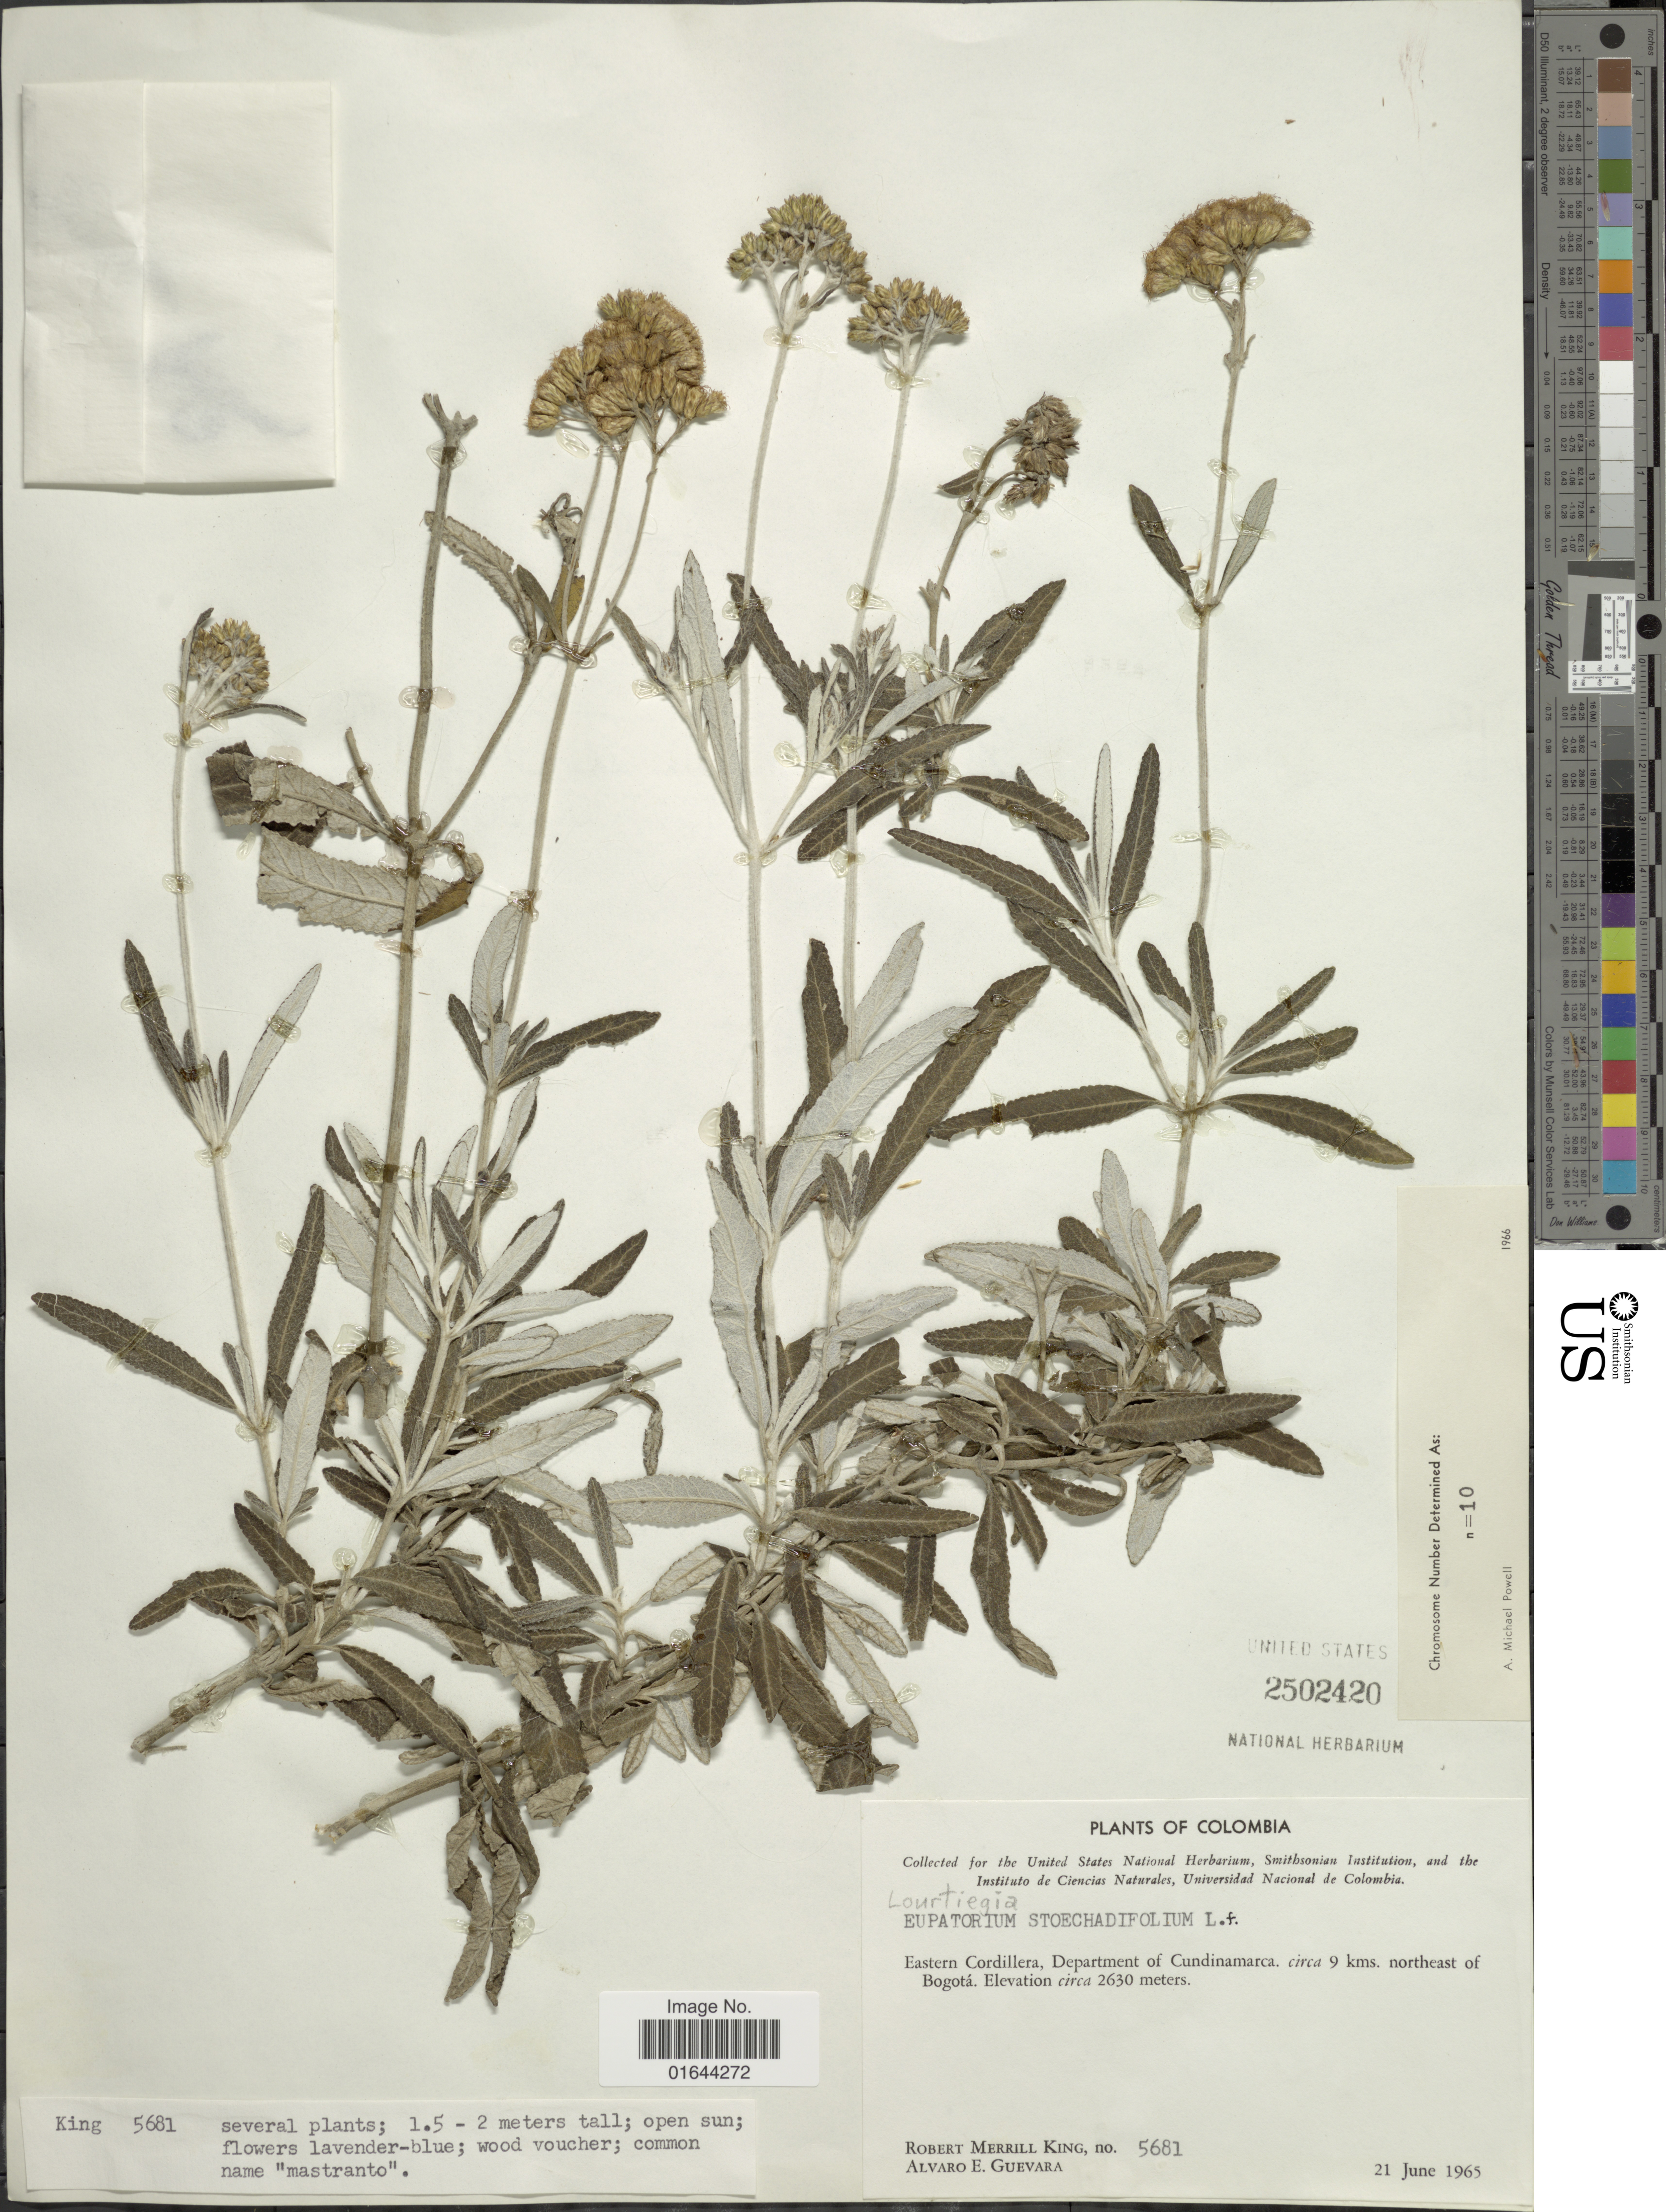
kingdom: Plantae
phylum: Tracheophyta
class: Magnoliopsida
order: Asterales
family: Asteraceae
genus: Lourteigia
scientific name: Lourteigia stoechadifolia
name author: (L. f.) R.M. King & H. Rob.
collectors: R. M. King & A. E. Guevara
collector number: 5681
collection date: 1965-06-21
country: Colombia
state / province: Cundinamarca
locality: Eastern Cordillera, Department of Cundinamarca, circa 9 kms, northeast of Bogota.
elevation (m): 2630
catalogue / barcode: US 25024020